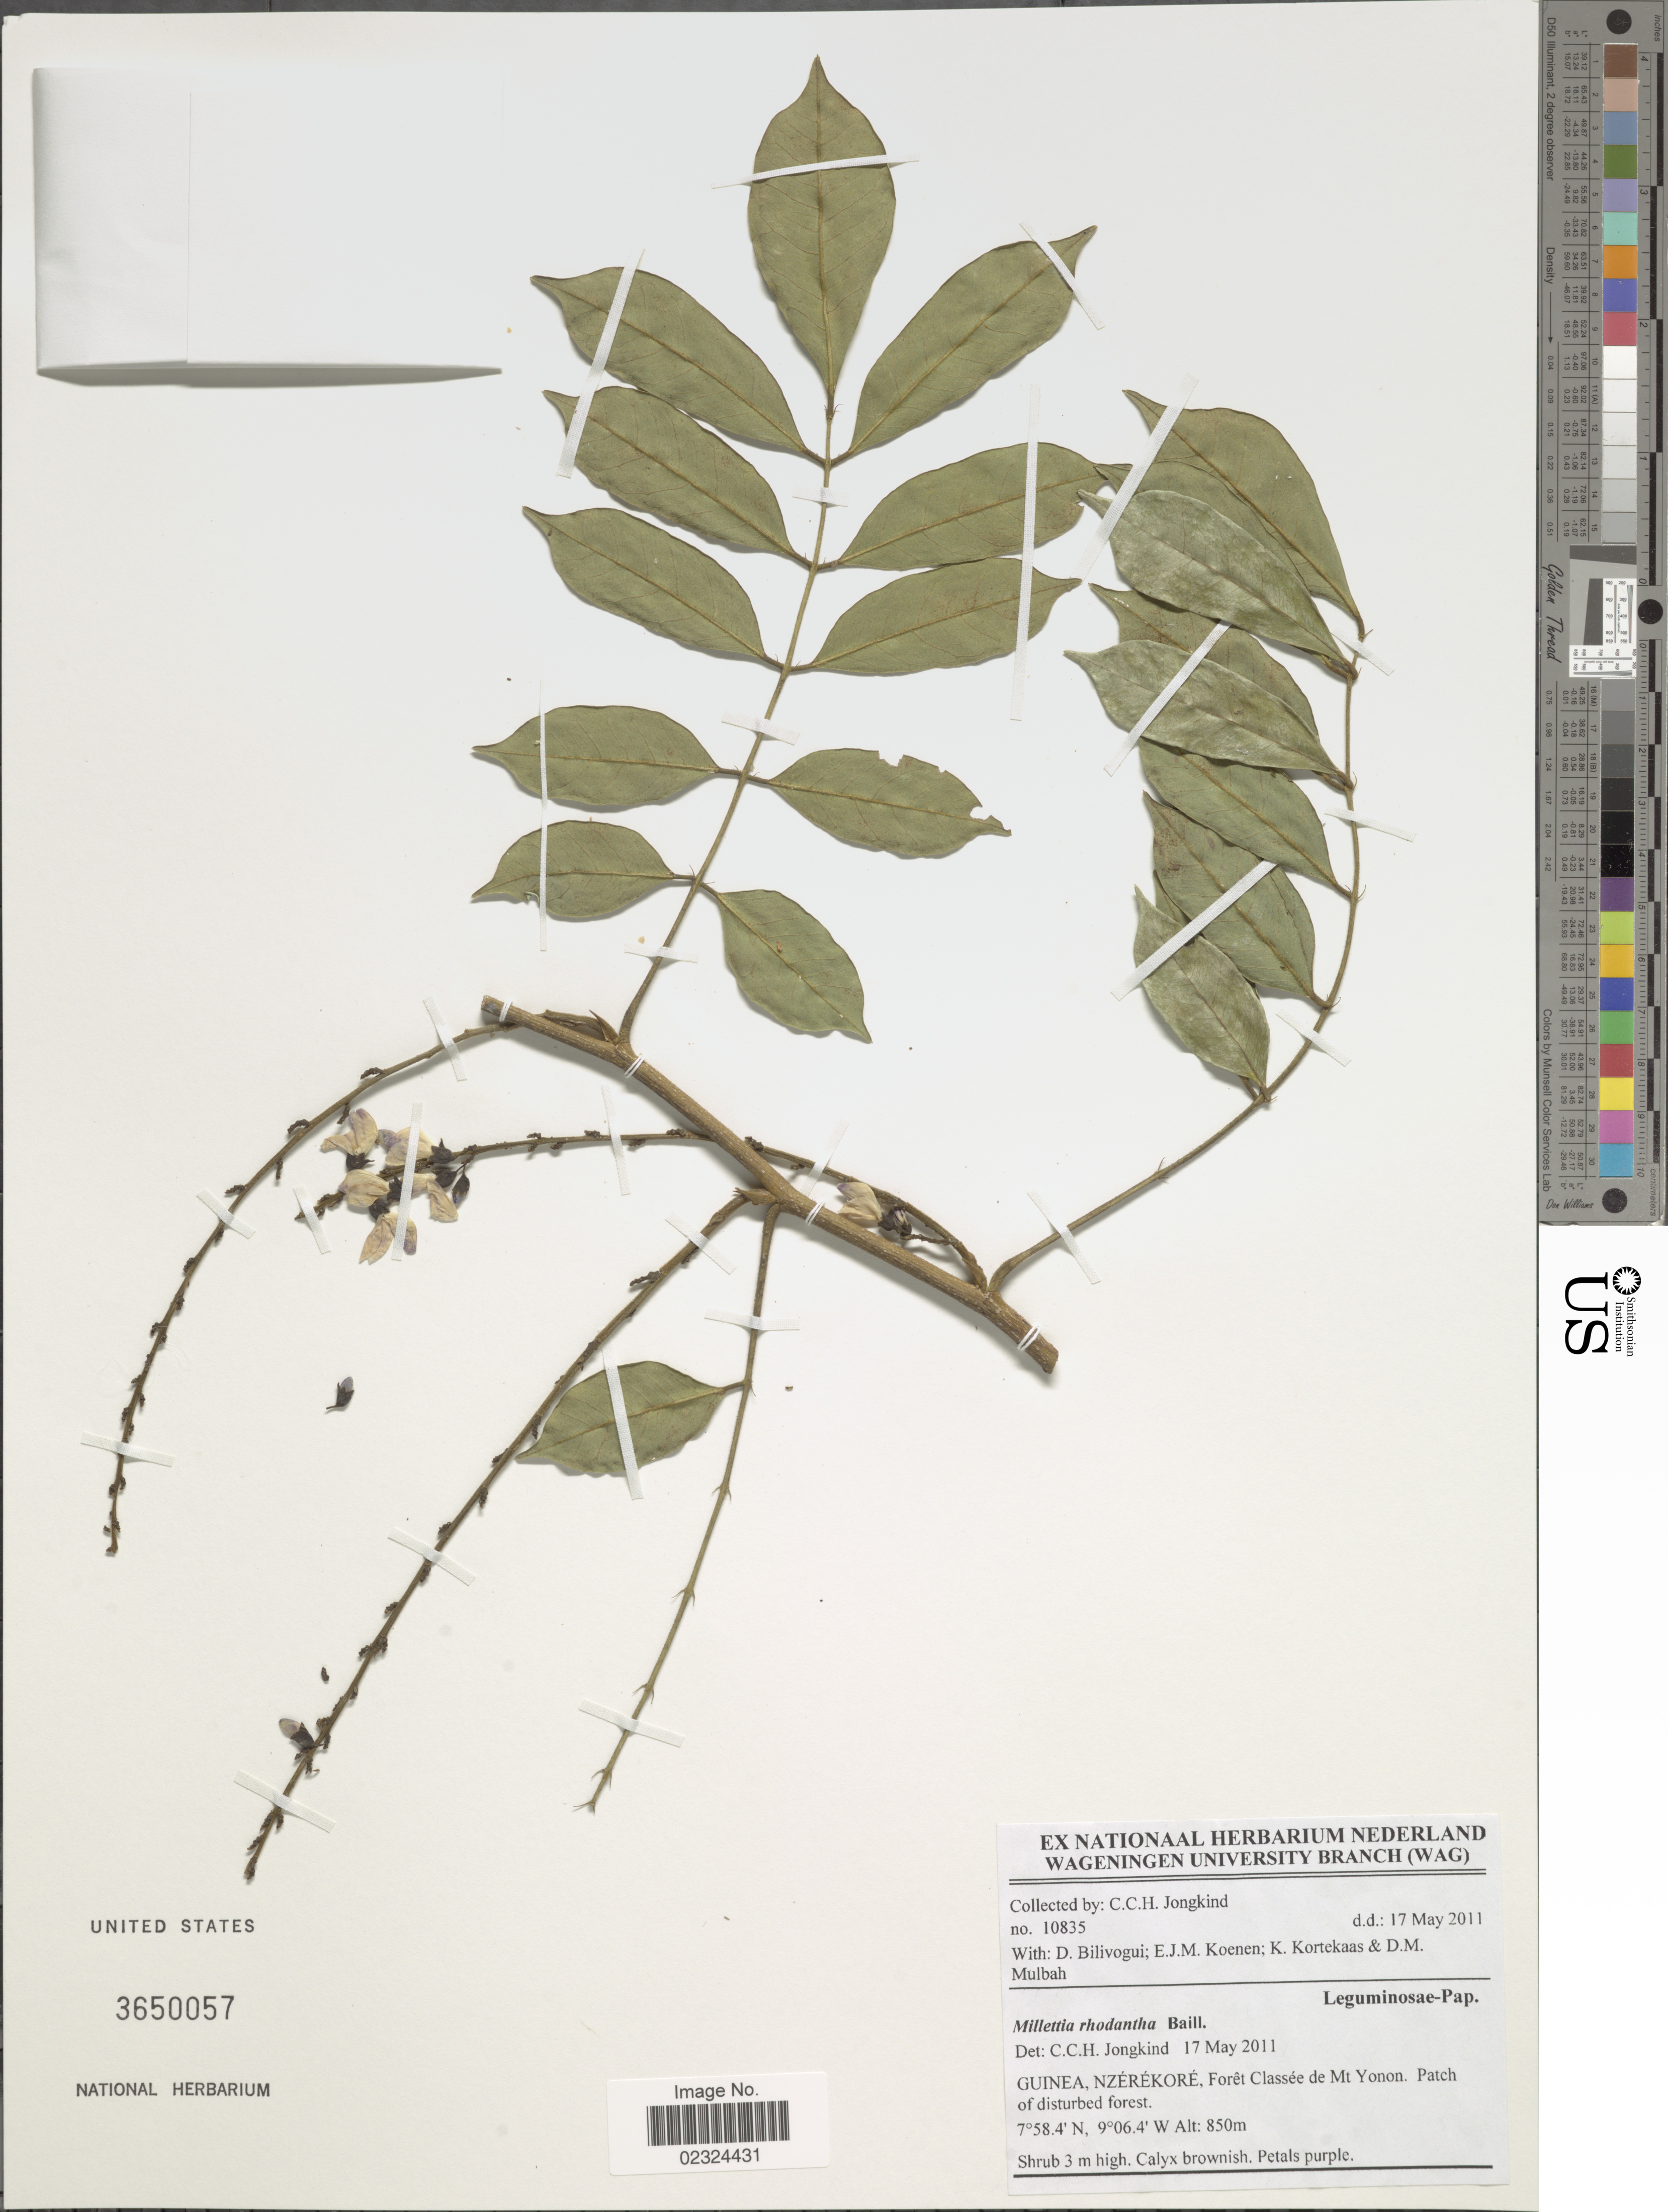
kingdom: Plantae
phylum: Tracheophyta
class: Magnoliopsida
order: Fabales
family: Fabaceae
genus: Millettia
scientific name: Millettia rhodantha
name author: Baill.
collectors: C. C. Jongkind, D. Bilivogui, E. Koenen & K. Kortekaas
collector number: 10835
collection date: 2011-05-17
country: Guinea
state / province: Nzérékoré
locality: Foret Classee de Mt Yonon.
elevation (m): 850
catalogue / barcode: US 3650057